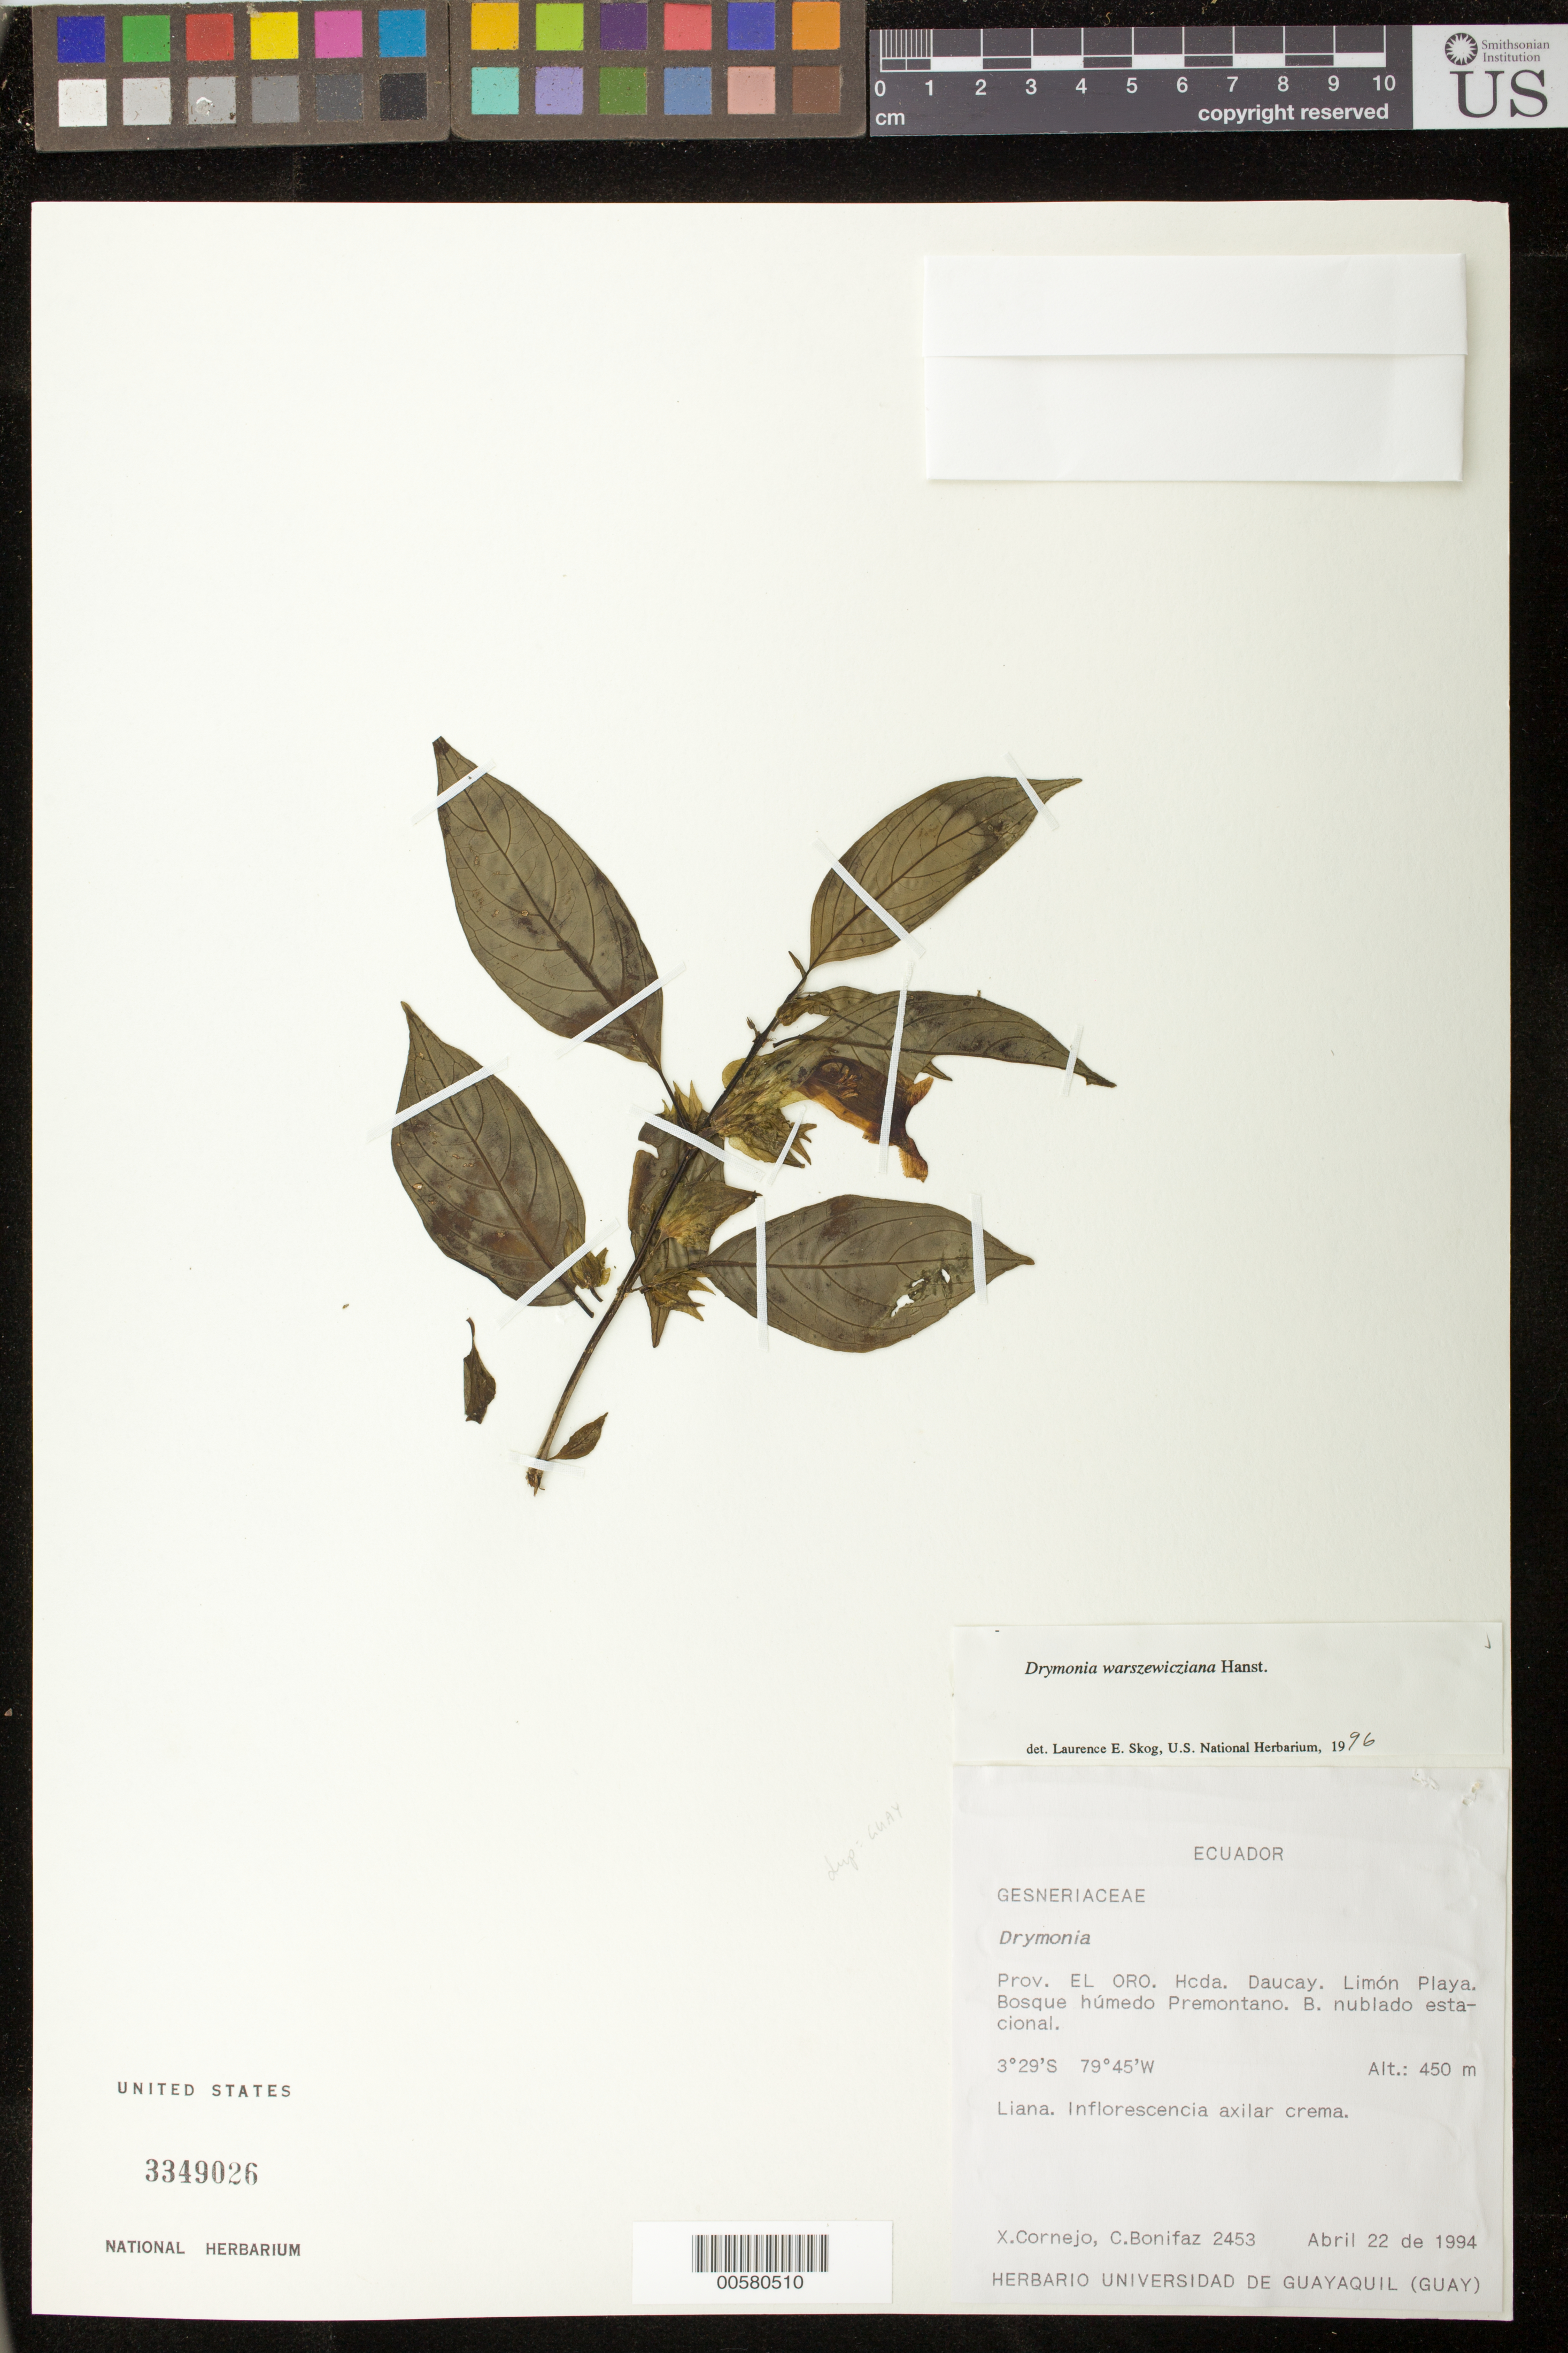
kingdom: Plantae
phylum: Tracheophyta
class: Magnoliopsida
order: Lamiales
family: Gesneriaceae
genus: Drymonia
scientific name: Drymonia warszewicziana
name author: Hanst.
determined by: Skog, Laurence E.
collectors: X. F. Cornejo & C. Bonifaz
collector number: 2453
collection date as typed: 22 Apr 1994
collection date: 1994-04-22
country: Ecuador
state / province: El Oro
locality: Hcda. Daucay; Limón Playa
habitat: Bosque húmedo premontano; bosque nublado estacional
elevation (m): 450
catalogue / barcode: US 3349026